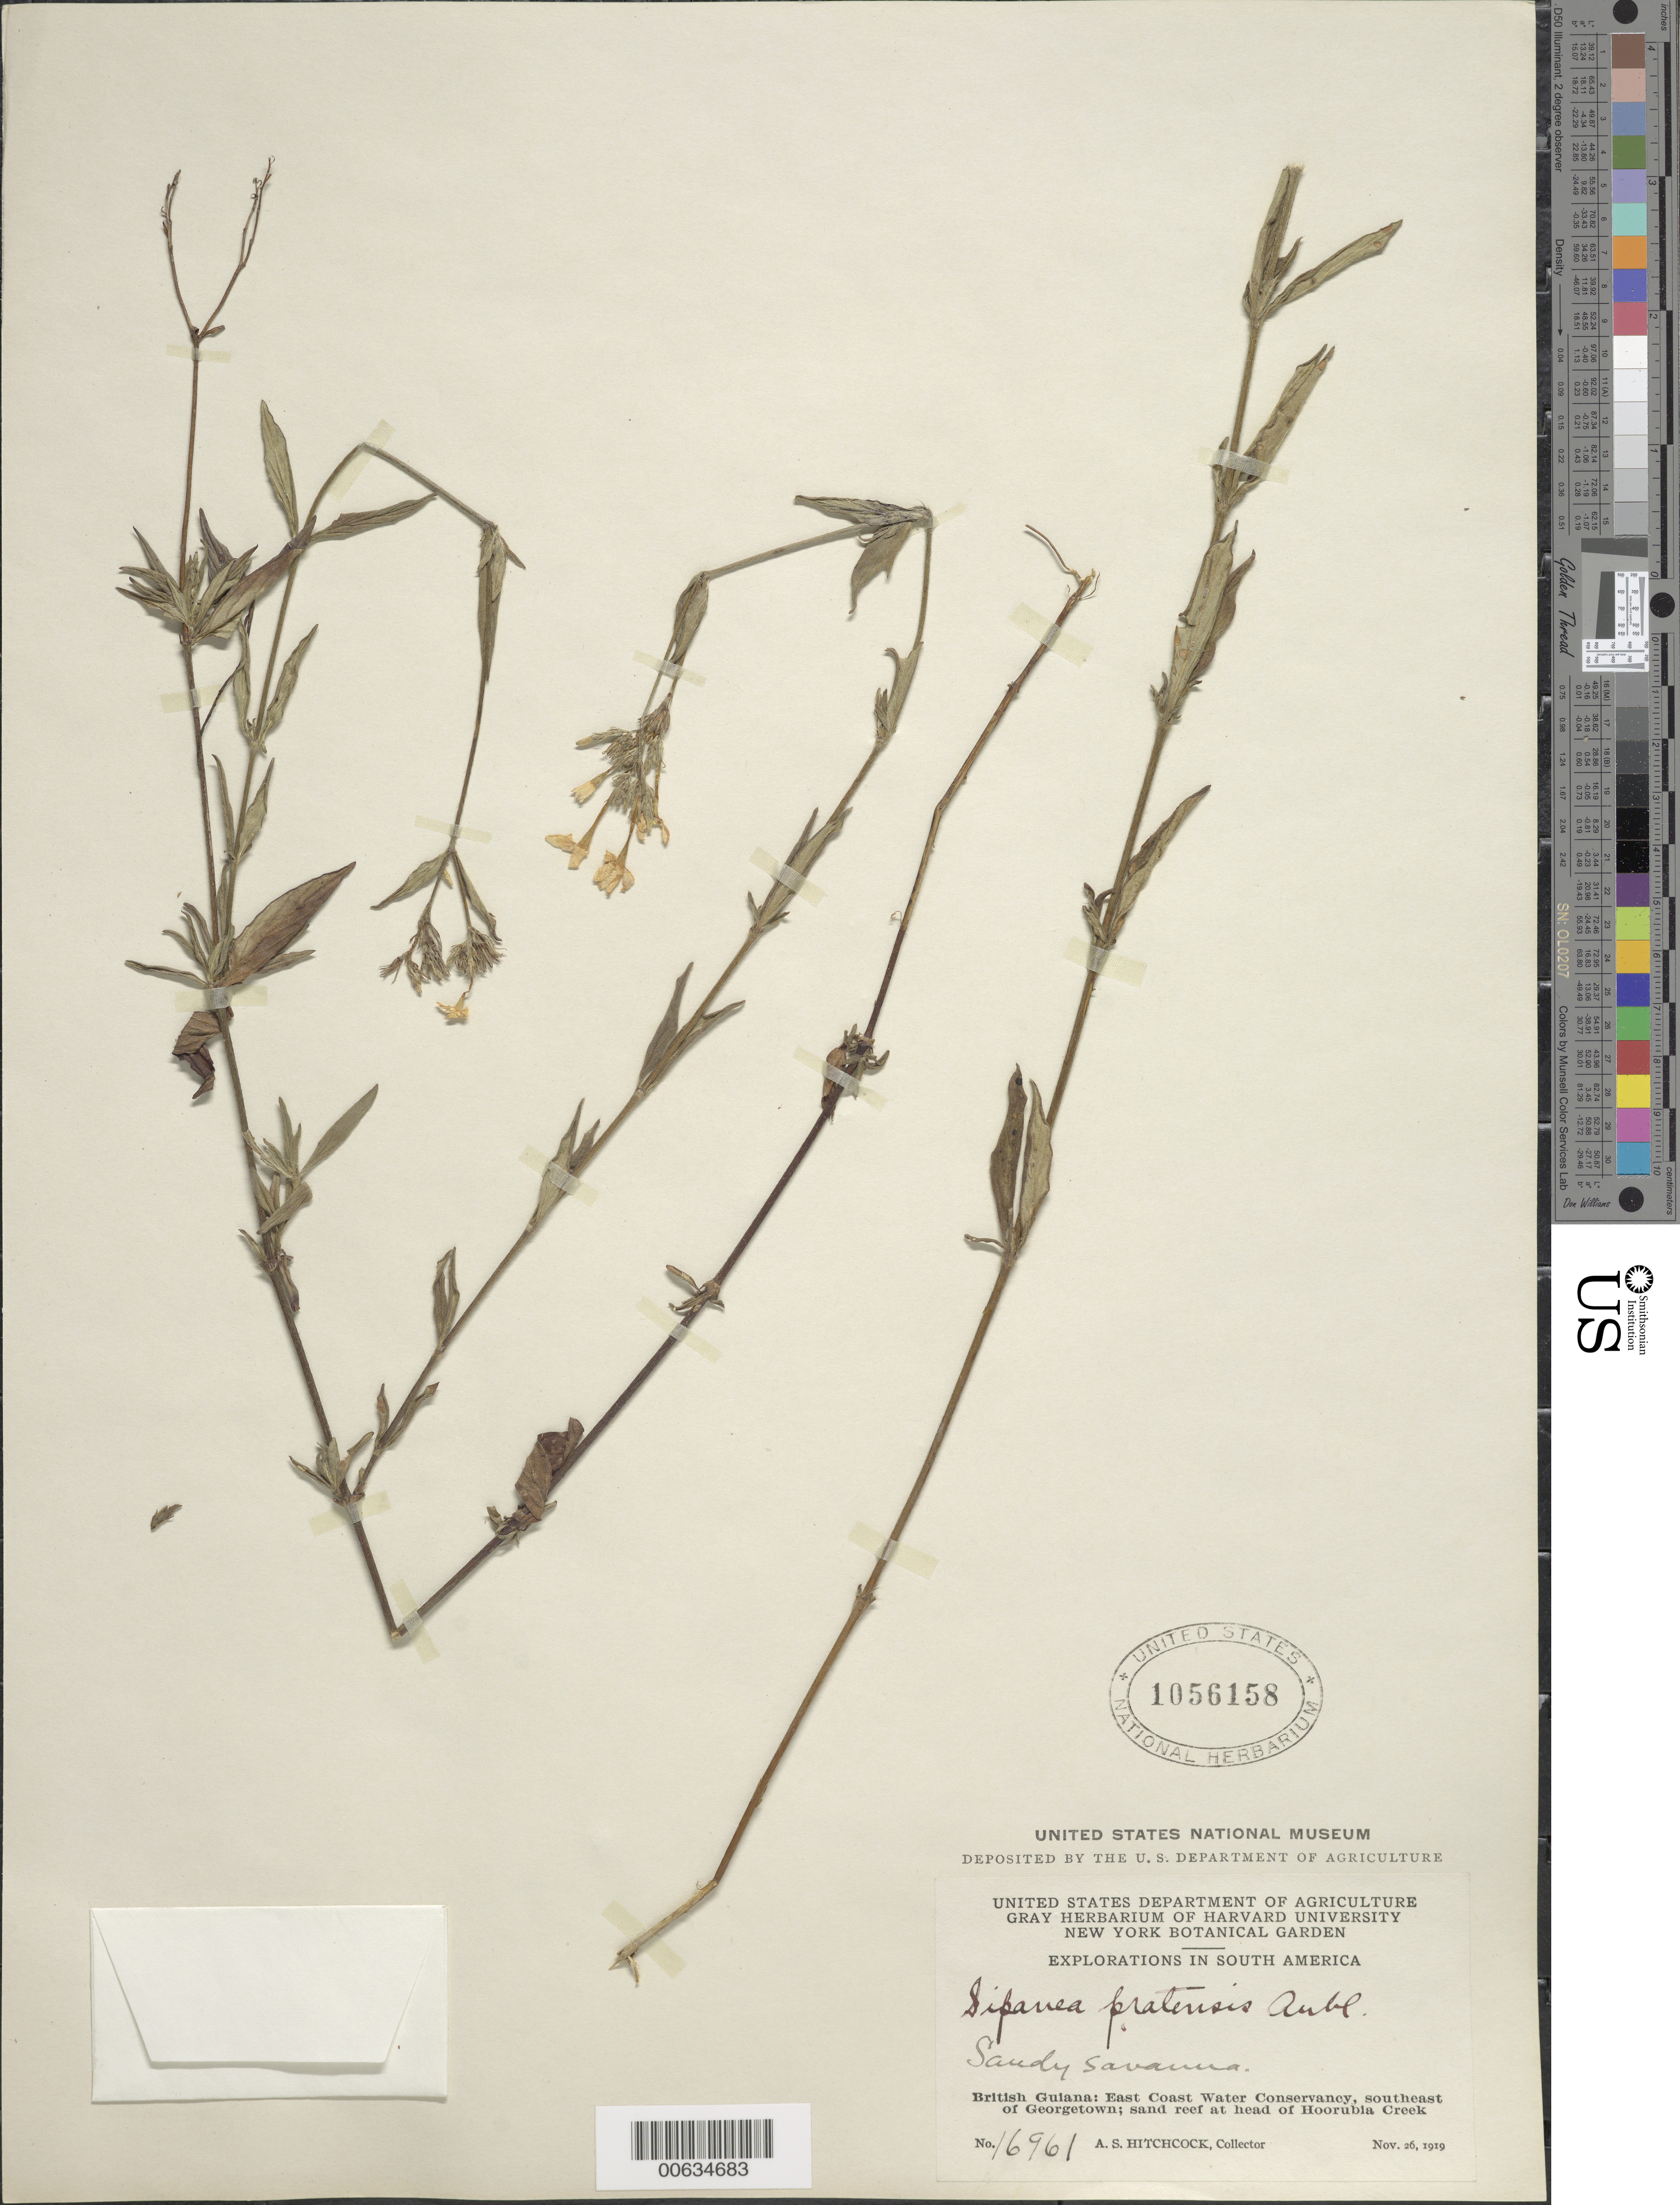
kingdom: Plantae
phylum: Tracheophyta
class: Magnoliopsida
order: Gentianales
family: Rubiaceae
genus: Sipanea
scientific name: Sipanea pratensis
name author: Aubl.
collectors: A. S. Hitchcock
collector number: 16961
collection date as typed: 26-Nov-19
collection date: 1919-11-26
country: Guyana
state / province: Demerara-Mahaica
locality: Hoorubea Creek, head of, SE of Georgetown, East Coast Water Conservancy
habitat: Sandy savanna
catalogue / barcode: US 1056158